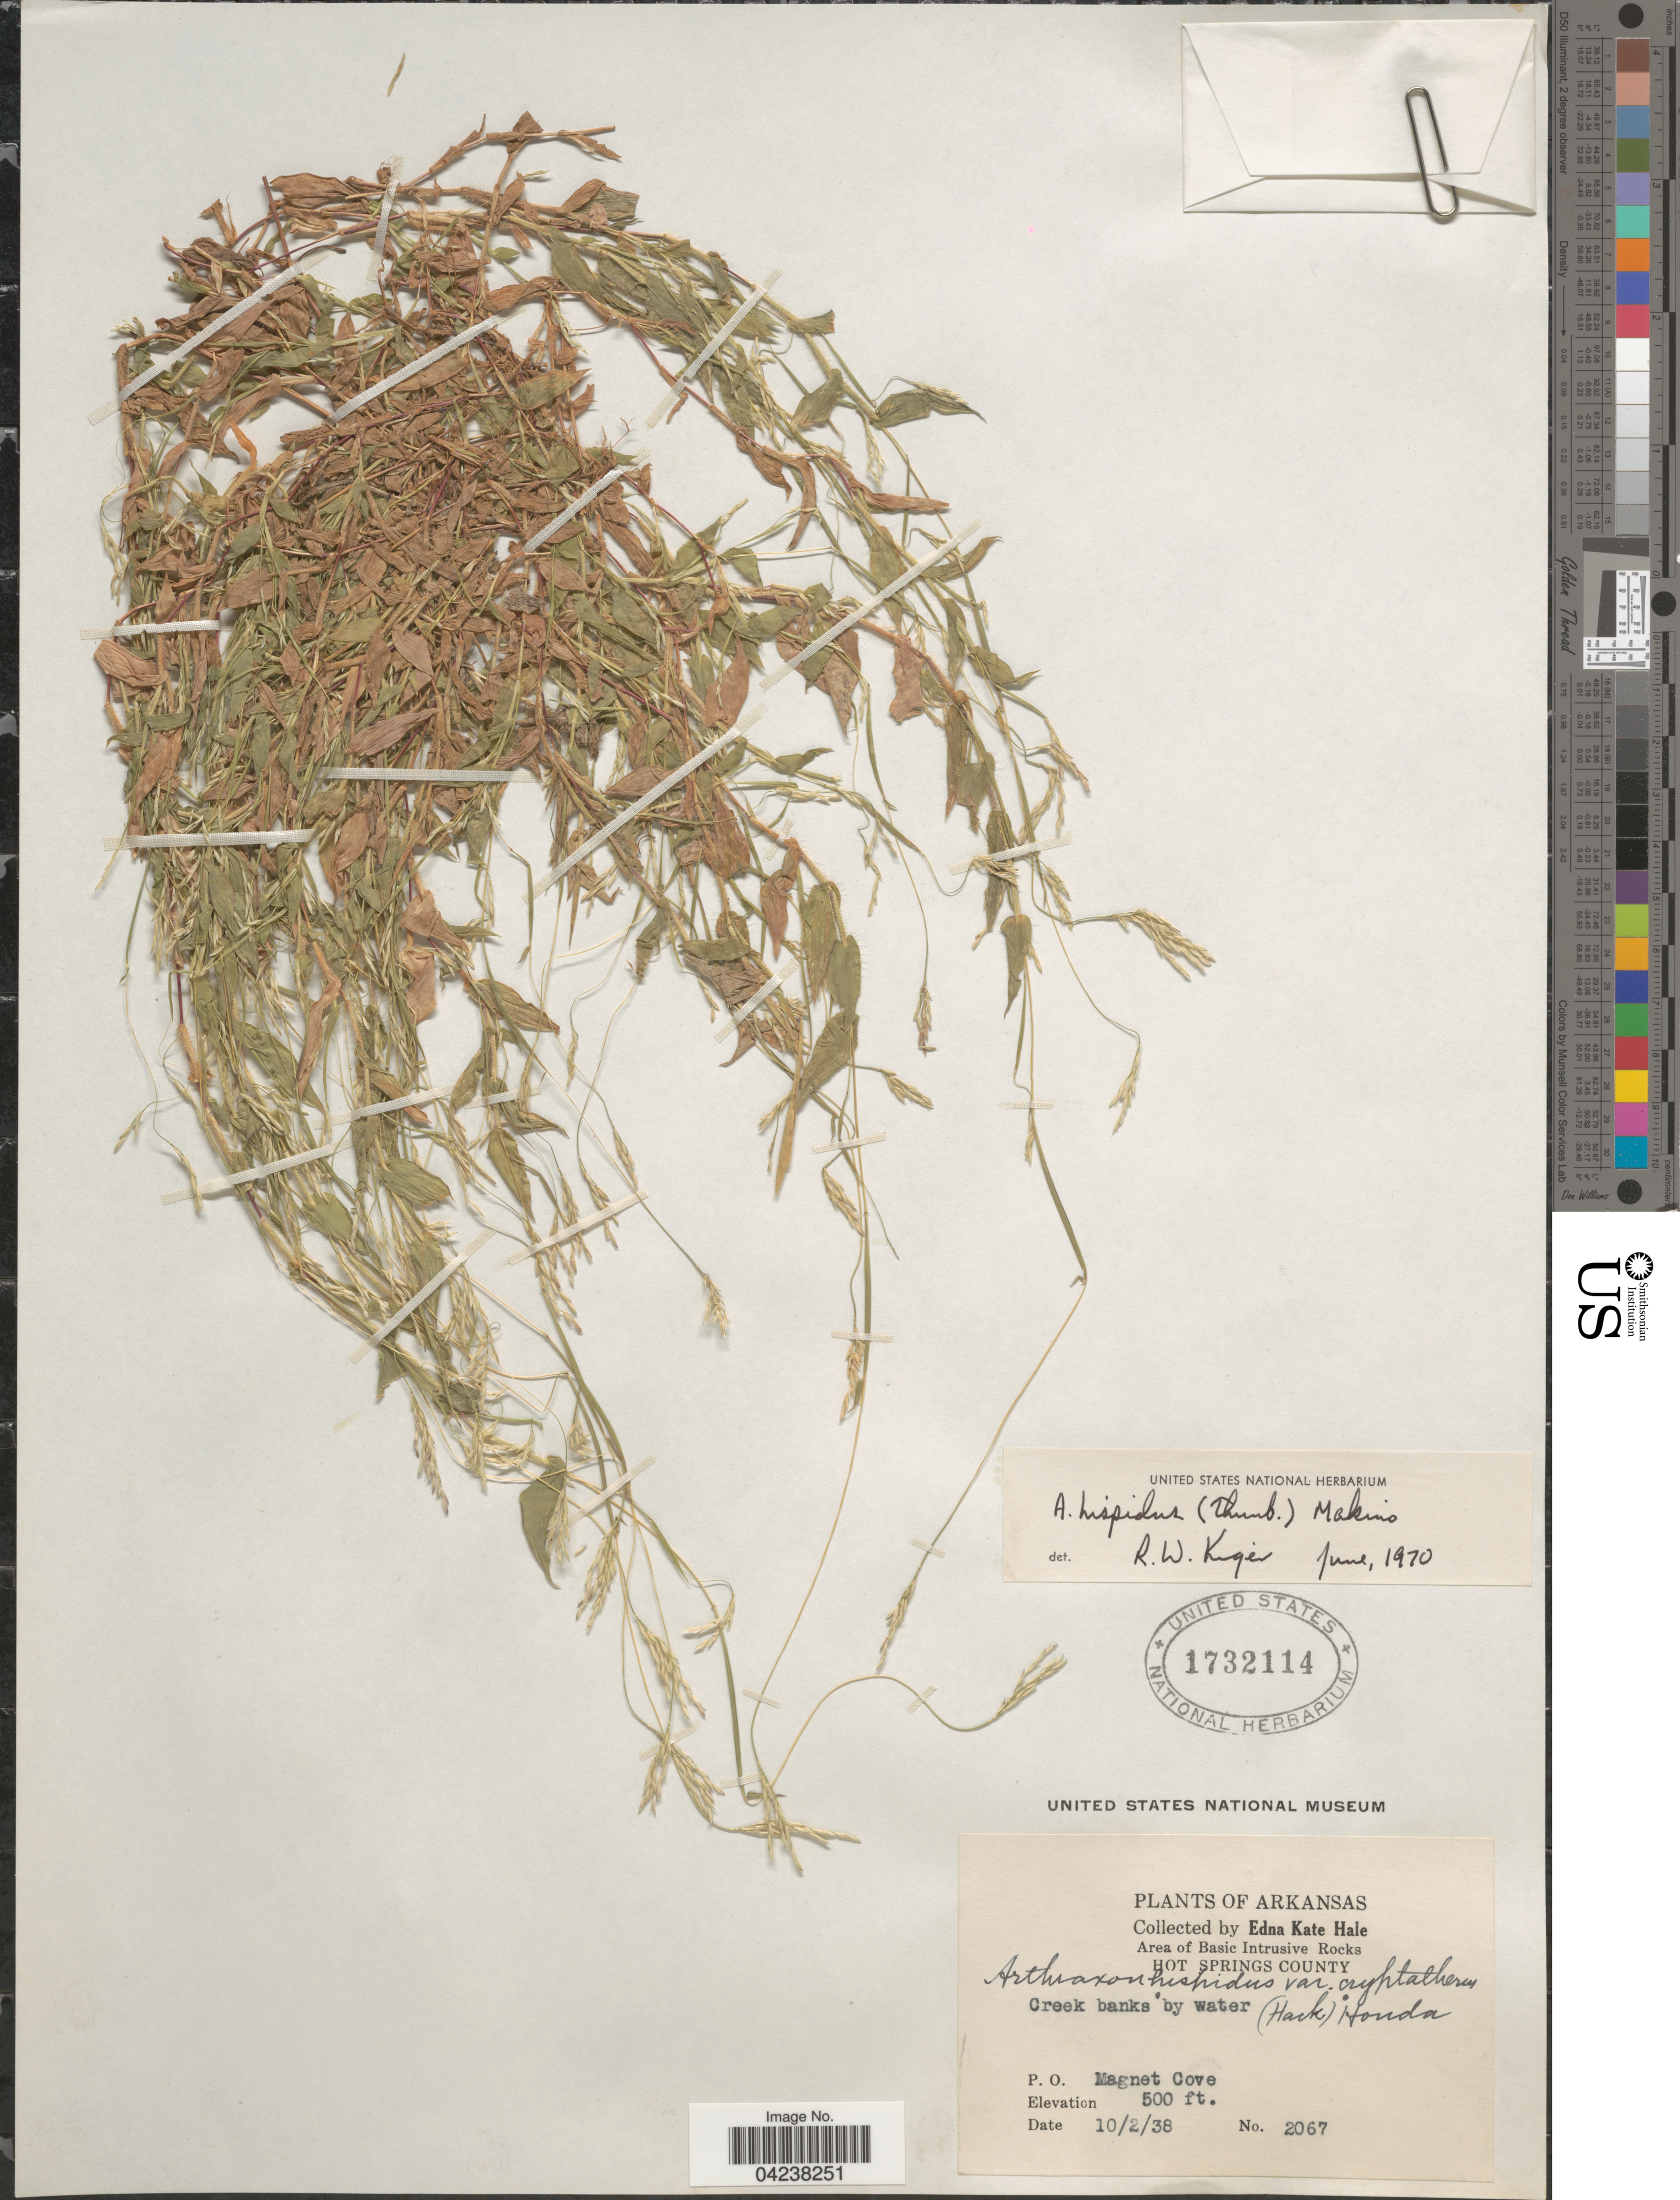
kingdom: Plantae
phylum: Tracheophyta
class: Liliopsida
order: Poales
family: Poaceae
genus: Arthraxon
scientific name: Arthraxon hispidus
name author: (Thunb.) Makino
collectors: E. K. Hale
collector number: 2067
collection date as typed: Transcribed d/m/y: 2/10/38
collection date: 1938-10-02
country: United States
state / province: Arkansas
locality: Hot Springs County. Creek banks by water. P. O. Magnet Cove.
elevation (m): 152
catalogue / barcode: US 1732114